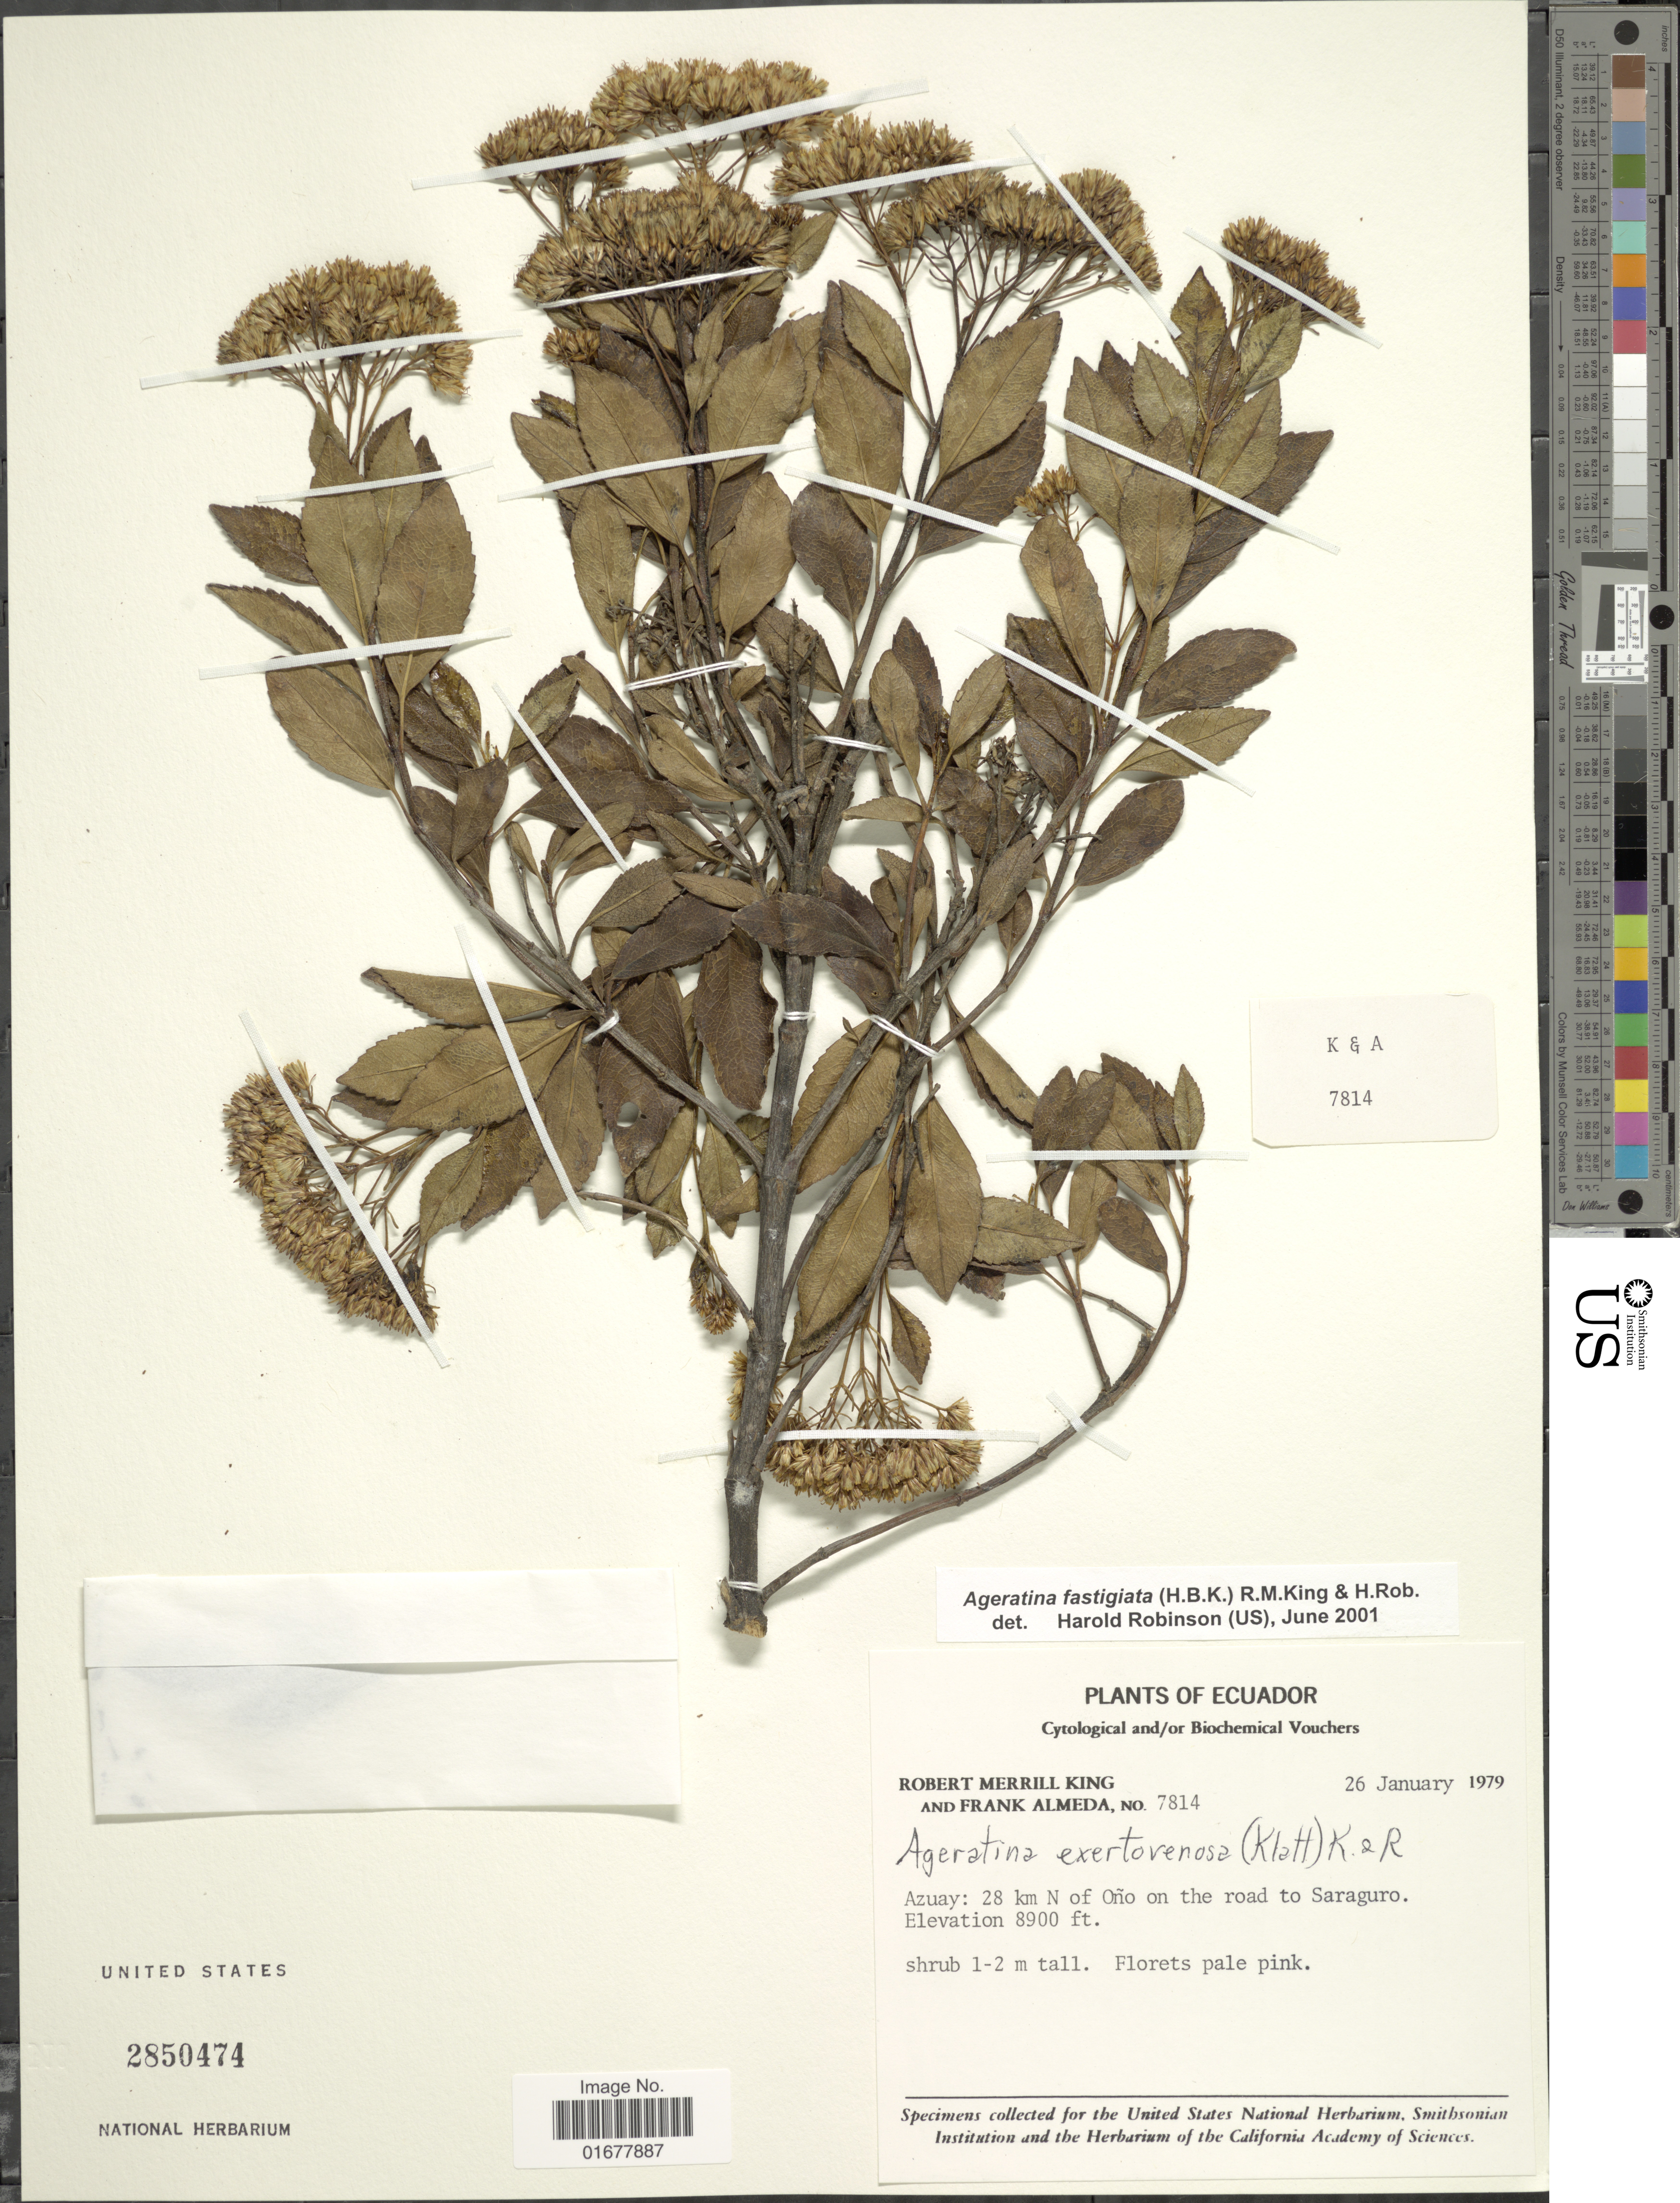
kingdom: Plantae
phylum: Tracheophyta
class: Magnoliopsida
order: Asterales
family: Asteraceae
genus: Ageratina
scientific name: Ageratina exserto-venosa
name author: (Klatt) R.M. King & H. Rob.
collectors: R. M. King & F. Almeda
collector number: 7814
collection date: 1979-01-26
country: Ecuador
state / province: Azuay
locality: Azuay: 28 km N of Ono on the road to Saraguro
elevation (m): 2713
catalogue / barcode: US 2850474